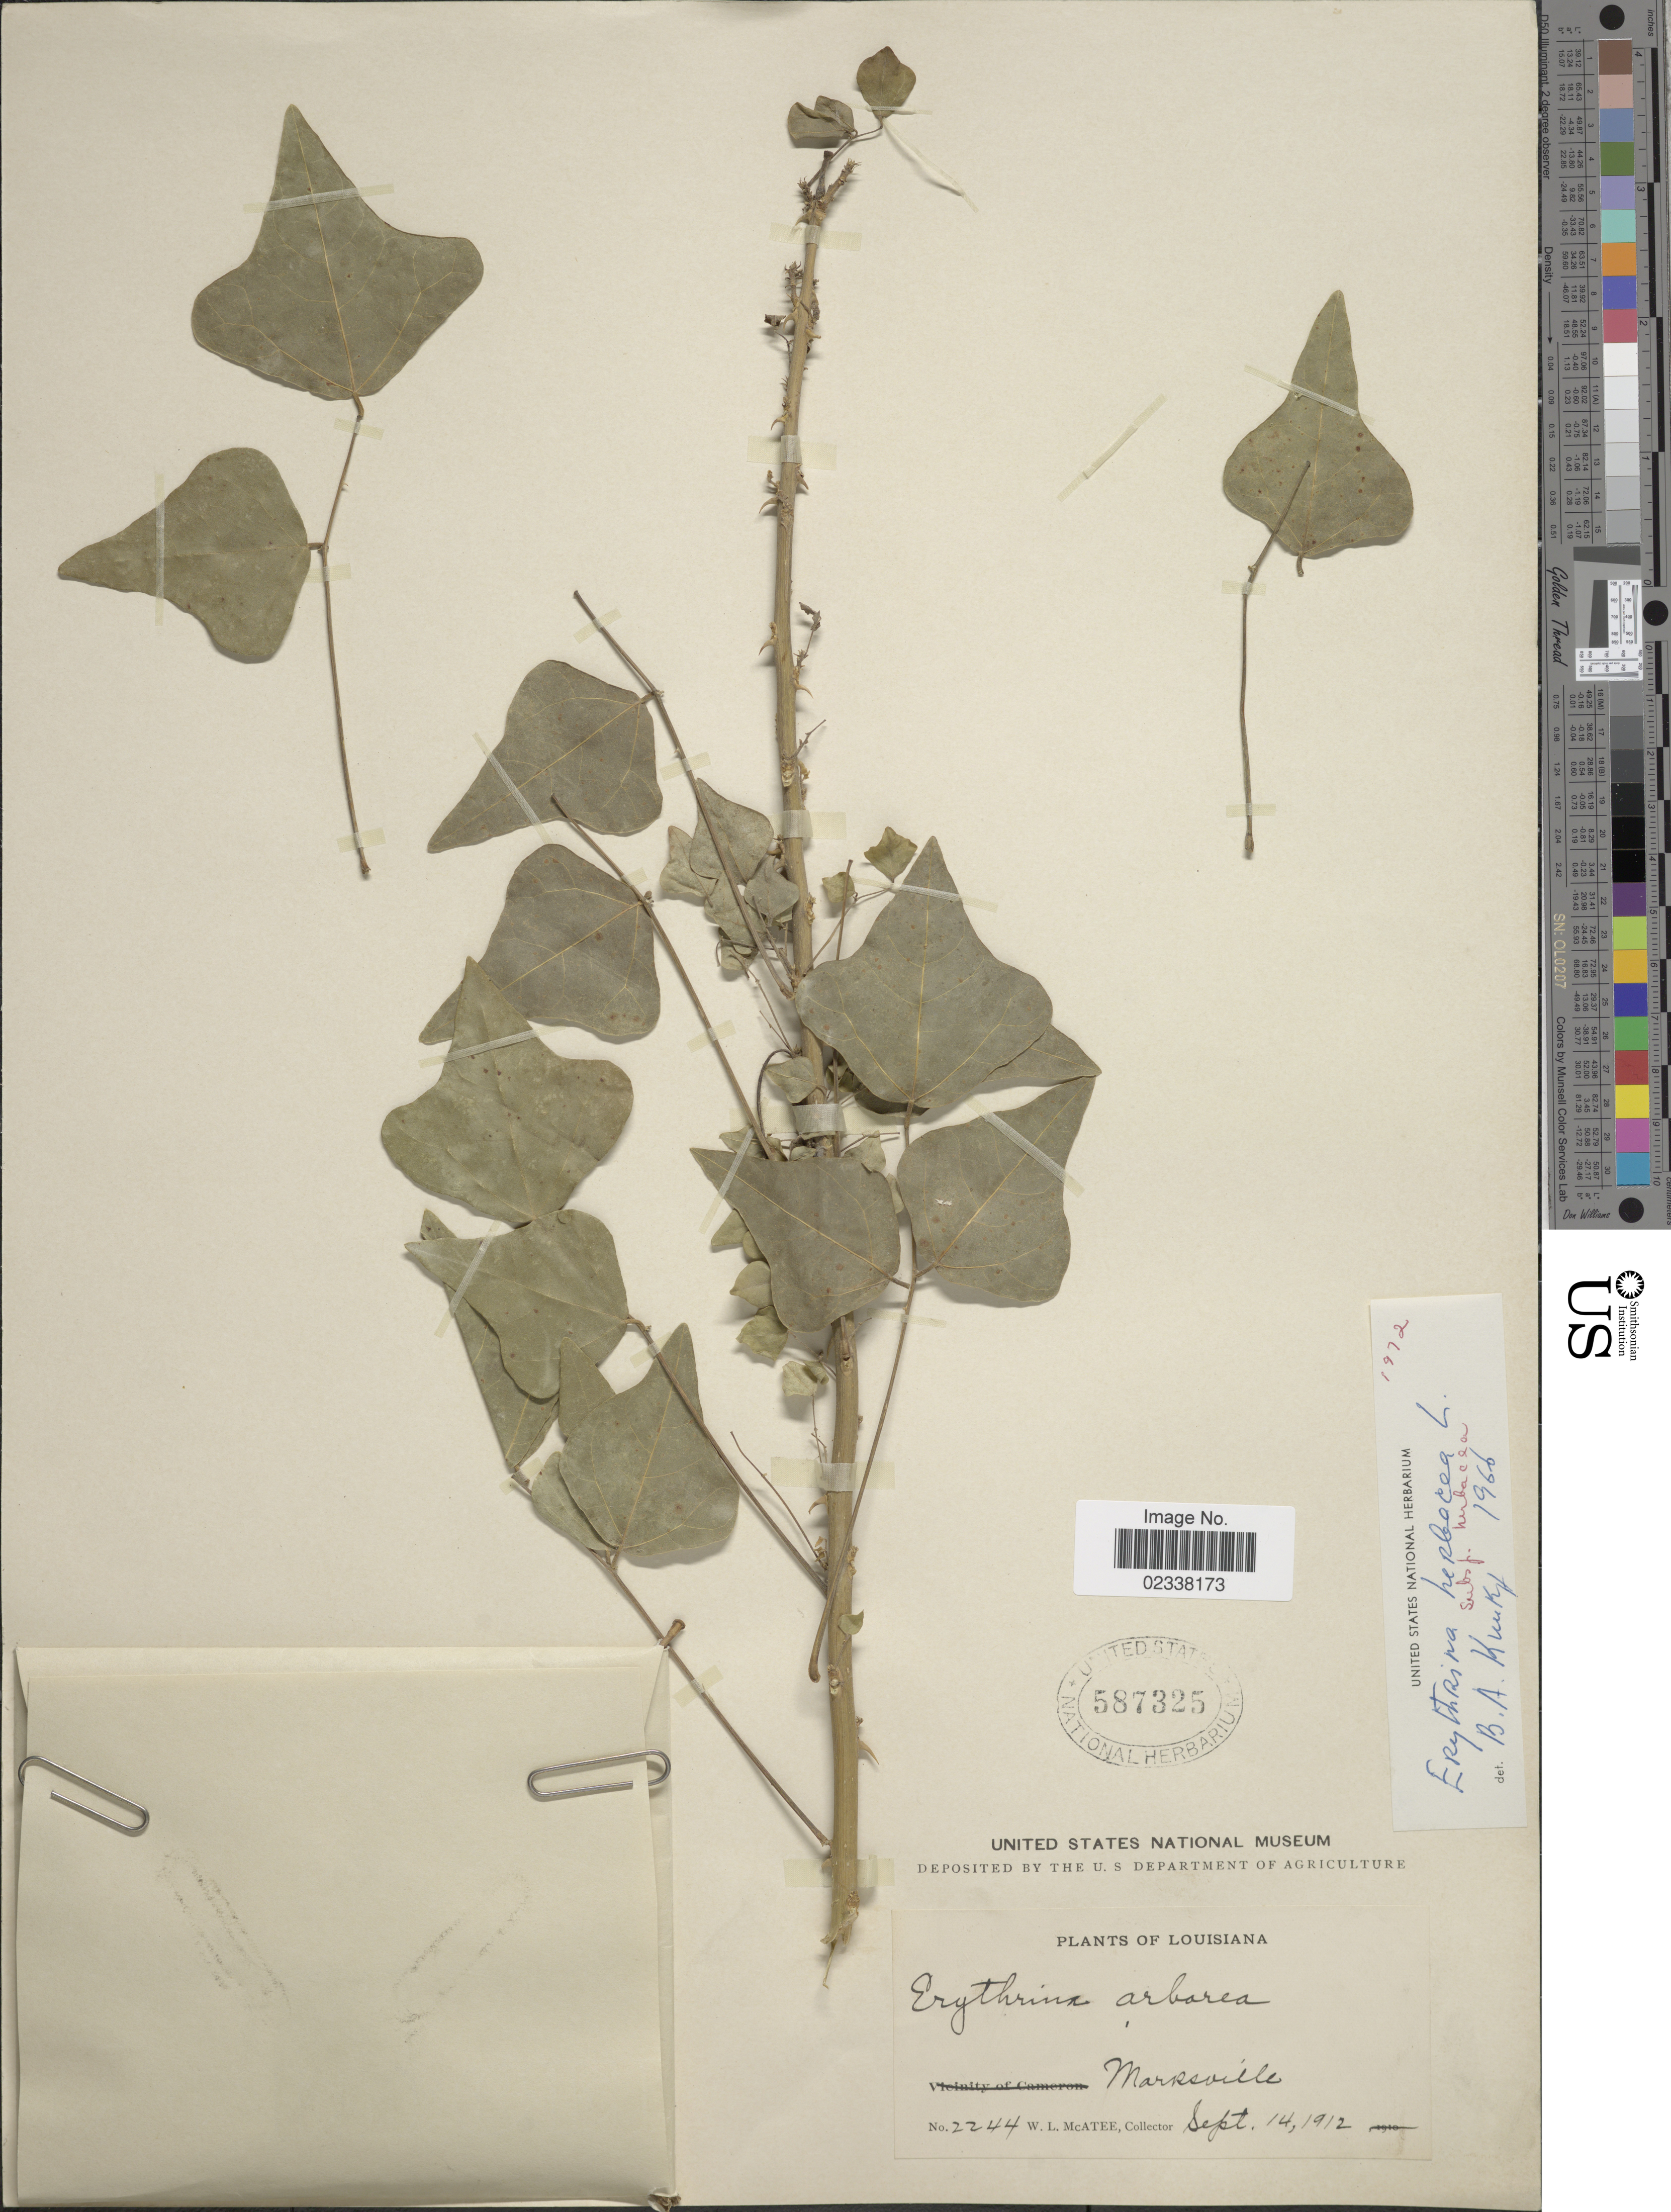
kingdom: Plantae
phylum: Tracheophyta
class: Magnoliopsida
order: Fabales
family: Fabaceae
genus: Erythrina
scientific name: Erythrina herbacea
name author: L.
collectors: W. McAtee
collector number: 2244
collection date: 1912-09-14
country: United States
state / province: Louisiana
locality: Marksville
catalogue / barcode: US 587325